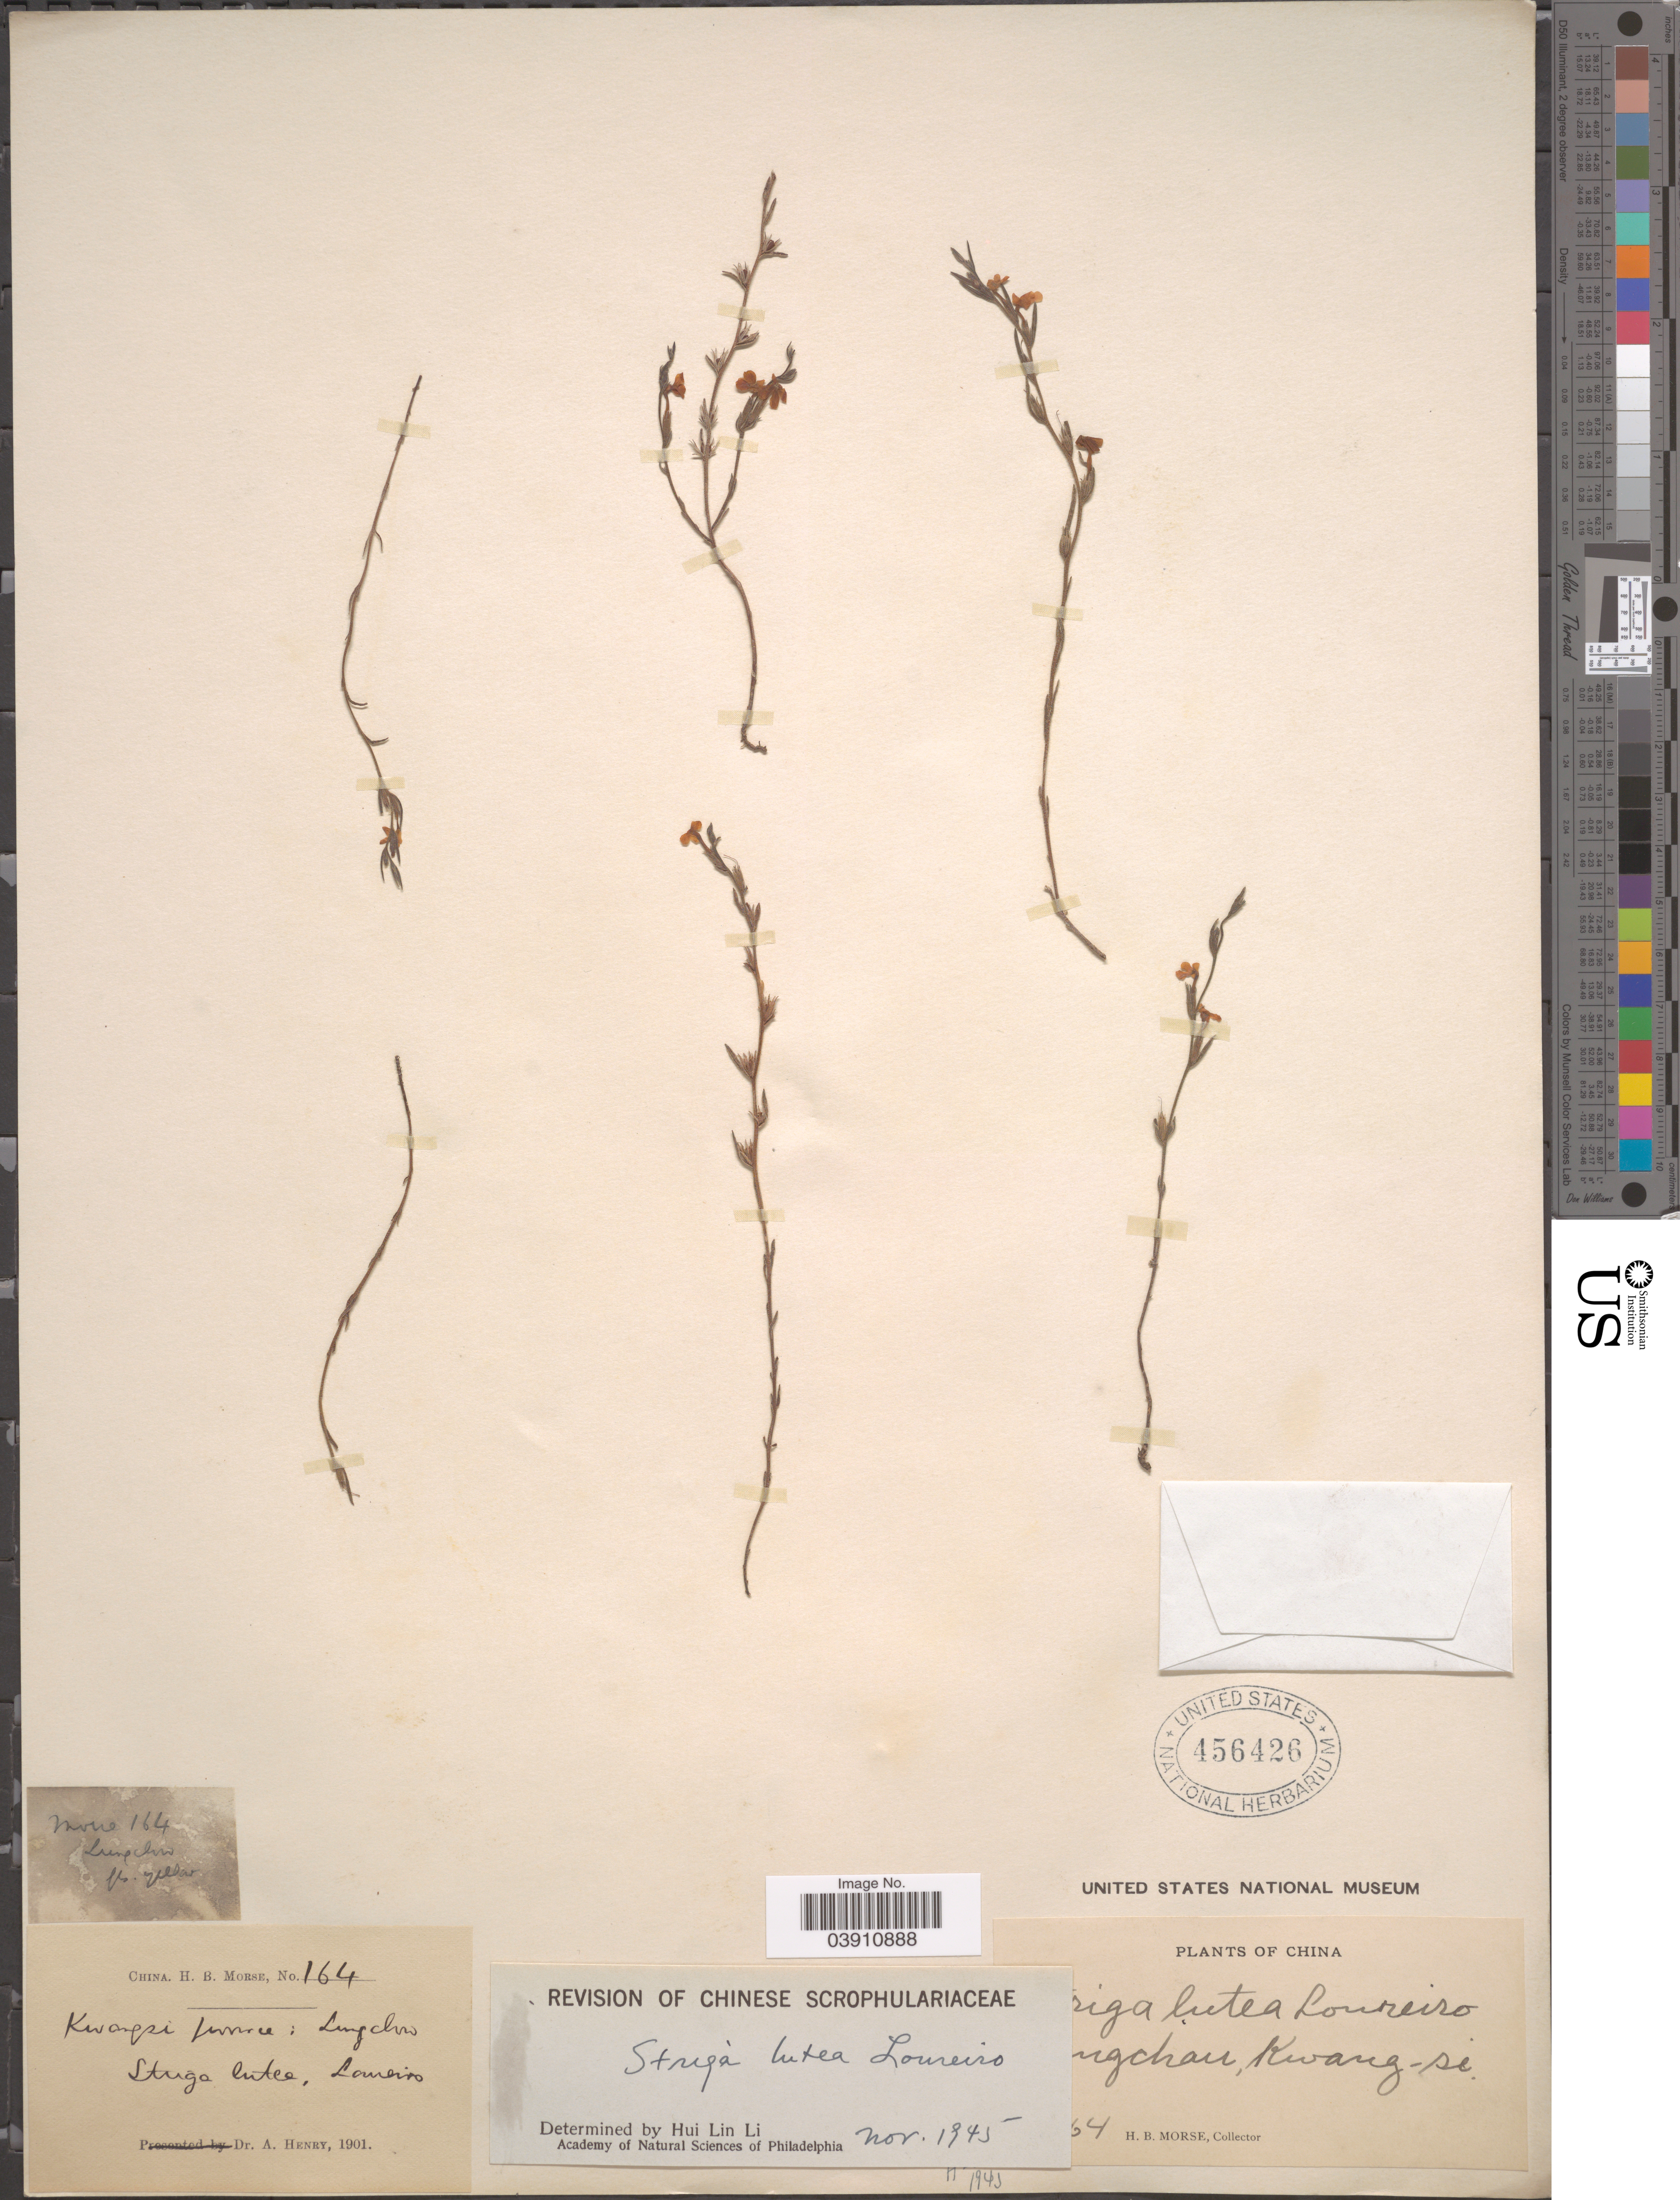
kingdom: Plantae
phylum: Tracheophyta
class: Magnoliopsida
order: Lamiales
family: Orobanchaceae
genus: Striga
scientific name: Striga lutea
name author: Lour.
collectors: H. Morse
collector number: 164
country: China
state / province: Guangxi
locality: Kwangsi province: Lungchow. [illegible text]ngchau, Kwang-si.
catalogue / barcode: US 456426